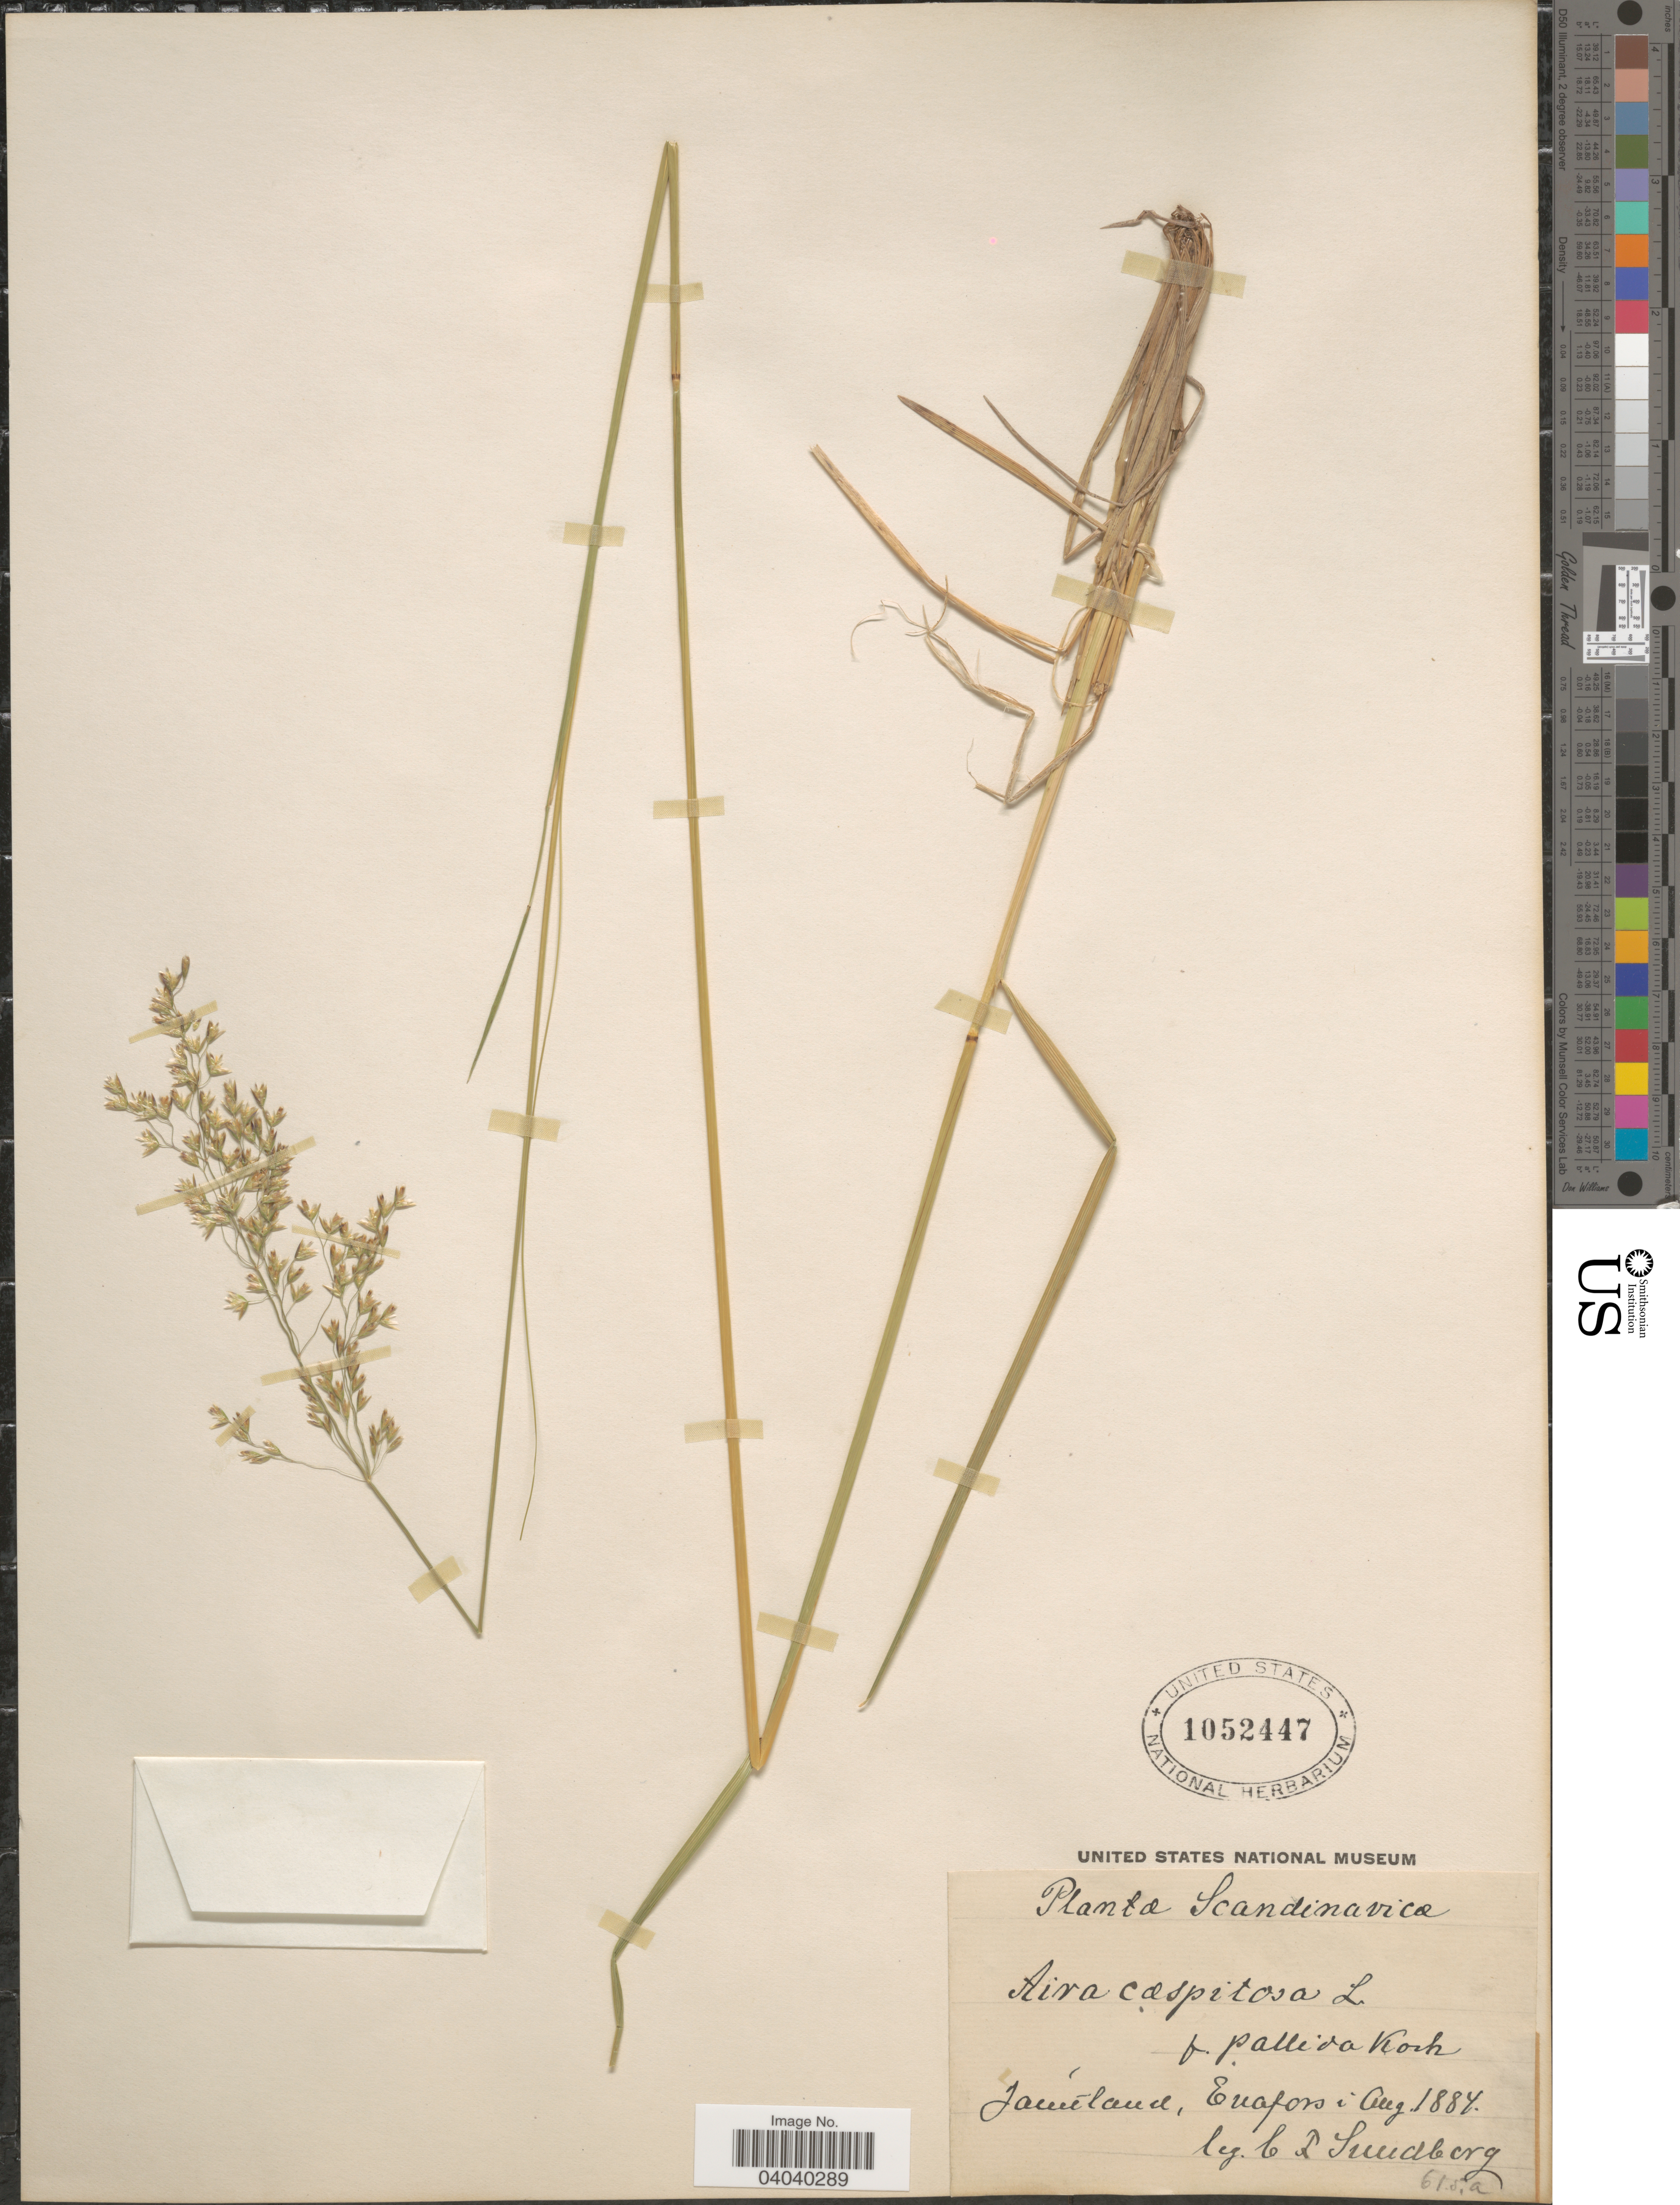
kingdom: Plantae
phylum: Tracheophyta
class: Liliopsida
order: Poales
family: Poaceae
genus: Deschampsia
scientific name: Deschampsia cespitosa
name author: (L.) P. Beauv.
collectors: C. F. Sundberg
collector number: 615a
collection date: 1884-08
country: Sweden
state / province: Jämtland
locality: Scandinavica. Jamtland, Enafors.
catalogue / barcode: US 1052447